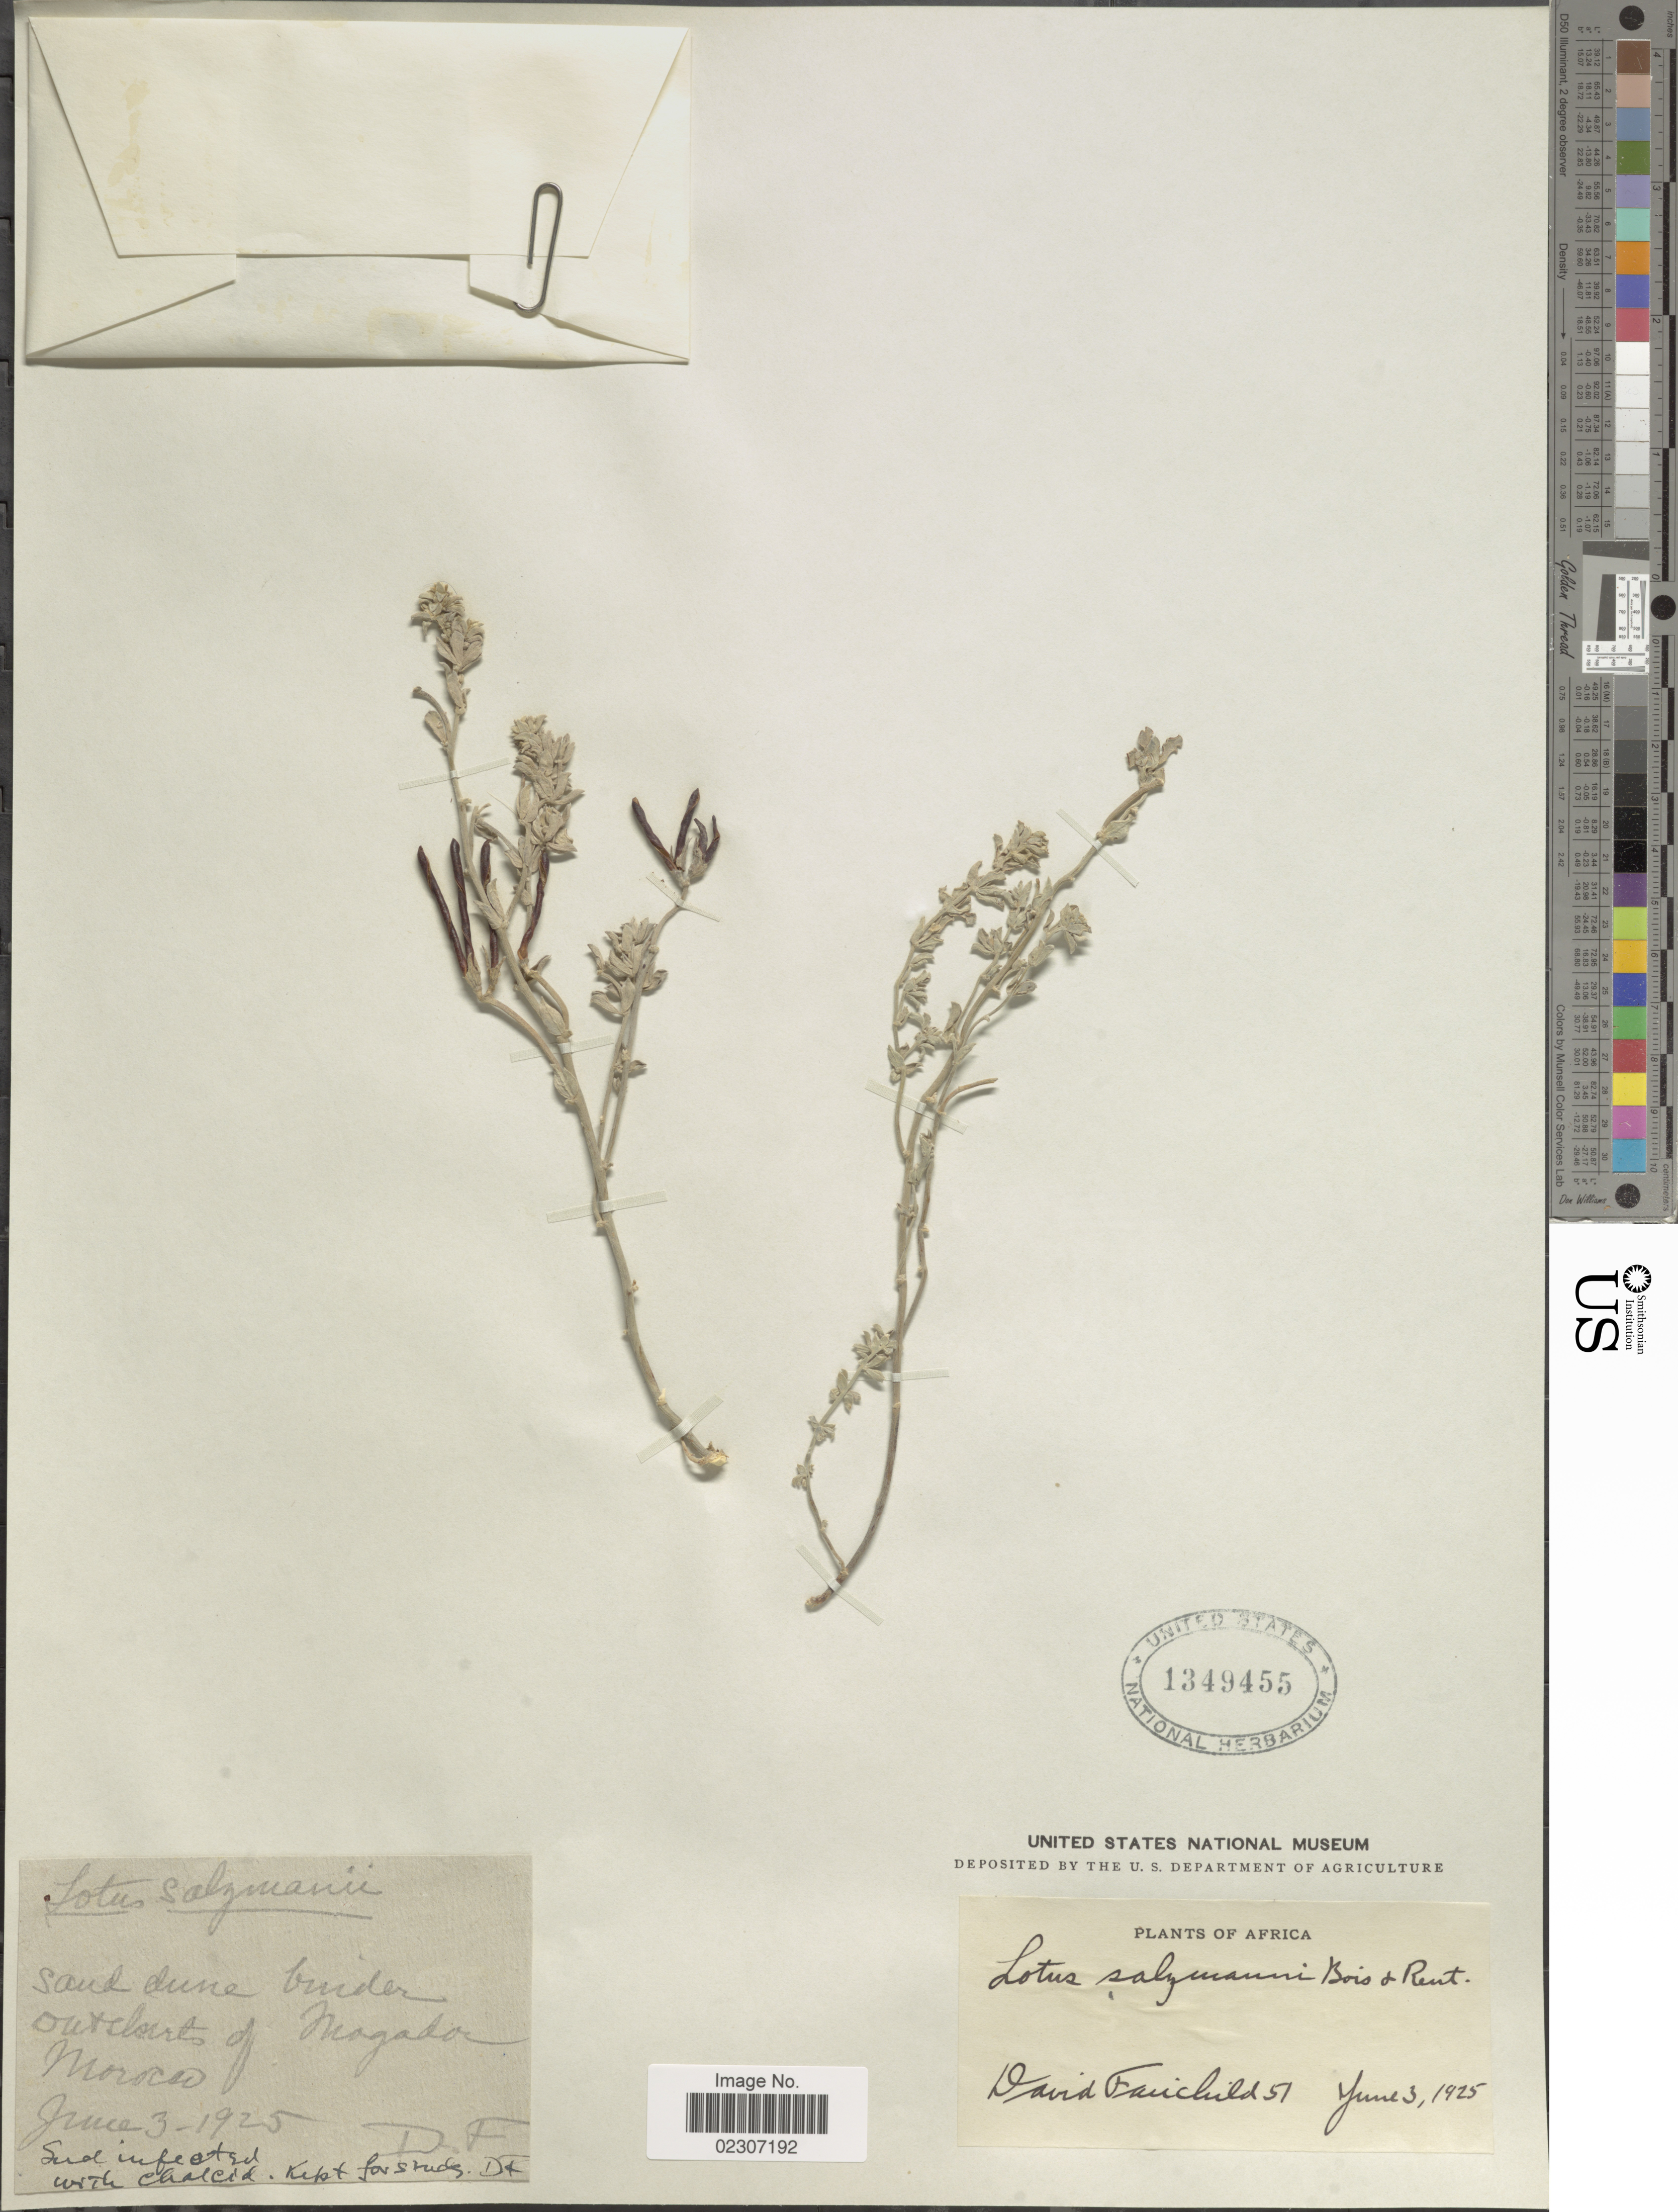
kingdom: Plantae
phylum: Tracheophyta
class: Magnoliopsida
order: Fabales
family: Fabaceae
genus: Lotus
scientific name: Lotus salzmannii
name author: Boiss. & Reut.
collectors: D. Fairchild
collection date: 1925-06-03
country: Morocco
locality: Outskirts of Mogador Morocco.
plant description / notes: Corrected "Outskorts of Mogador Morocco" to "Outskirts of Mogador Morocco."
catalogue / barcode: US 1349455